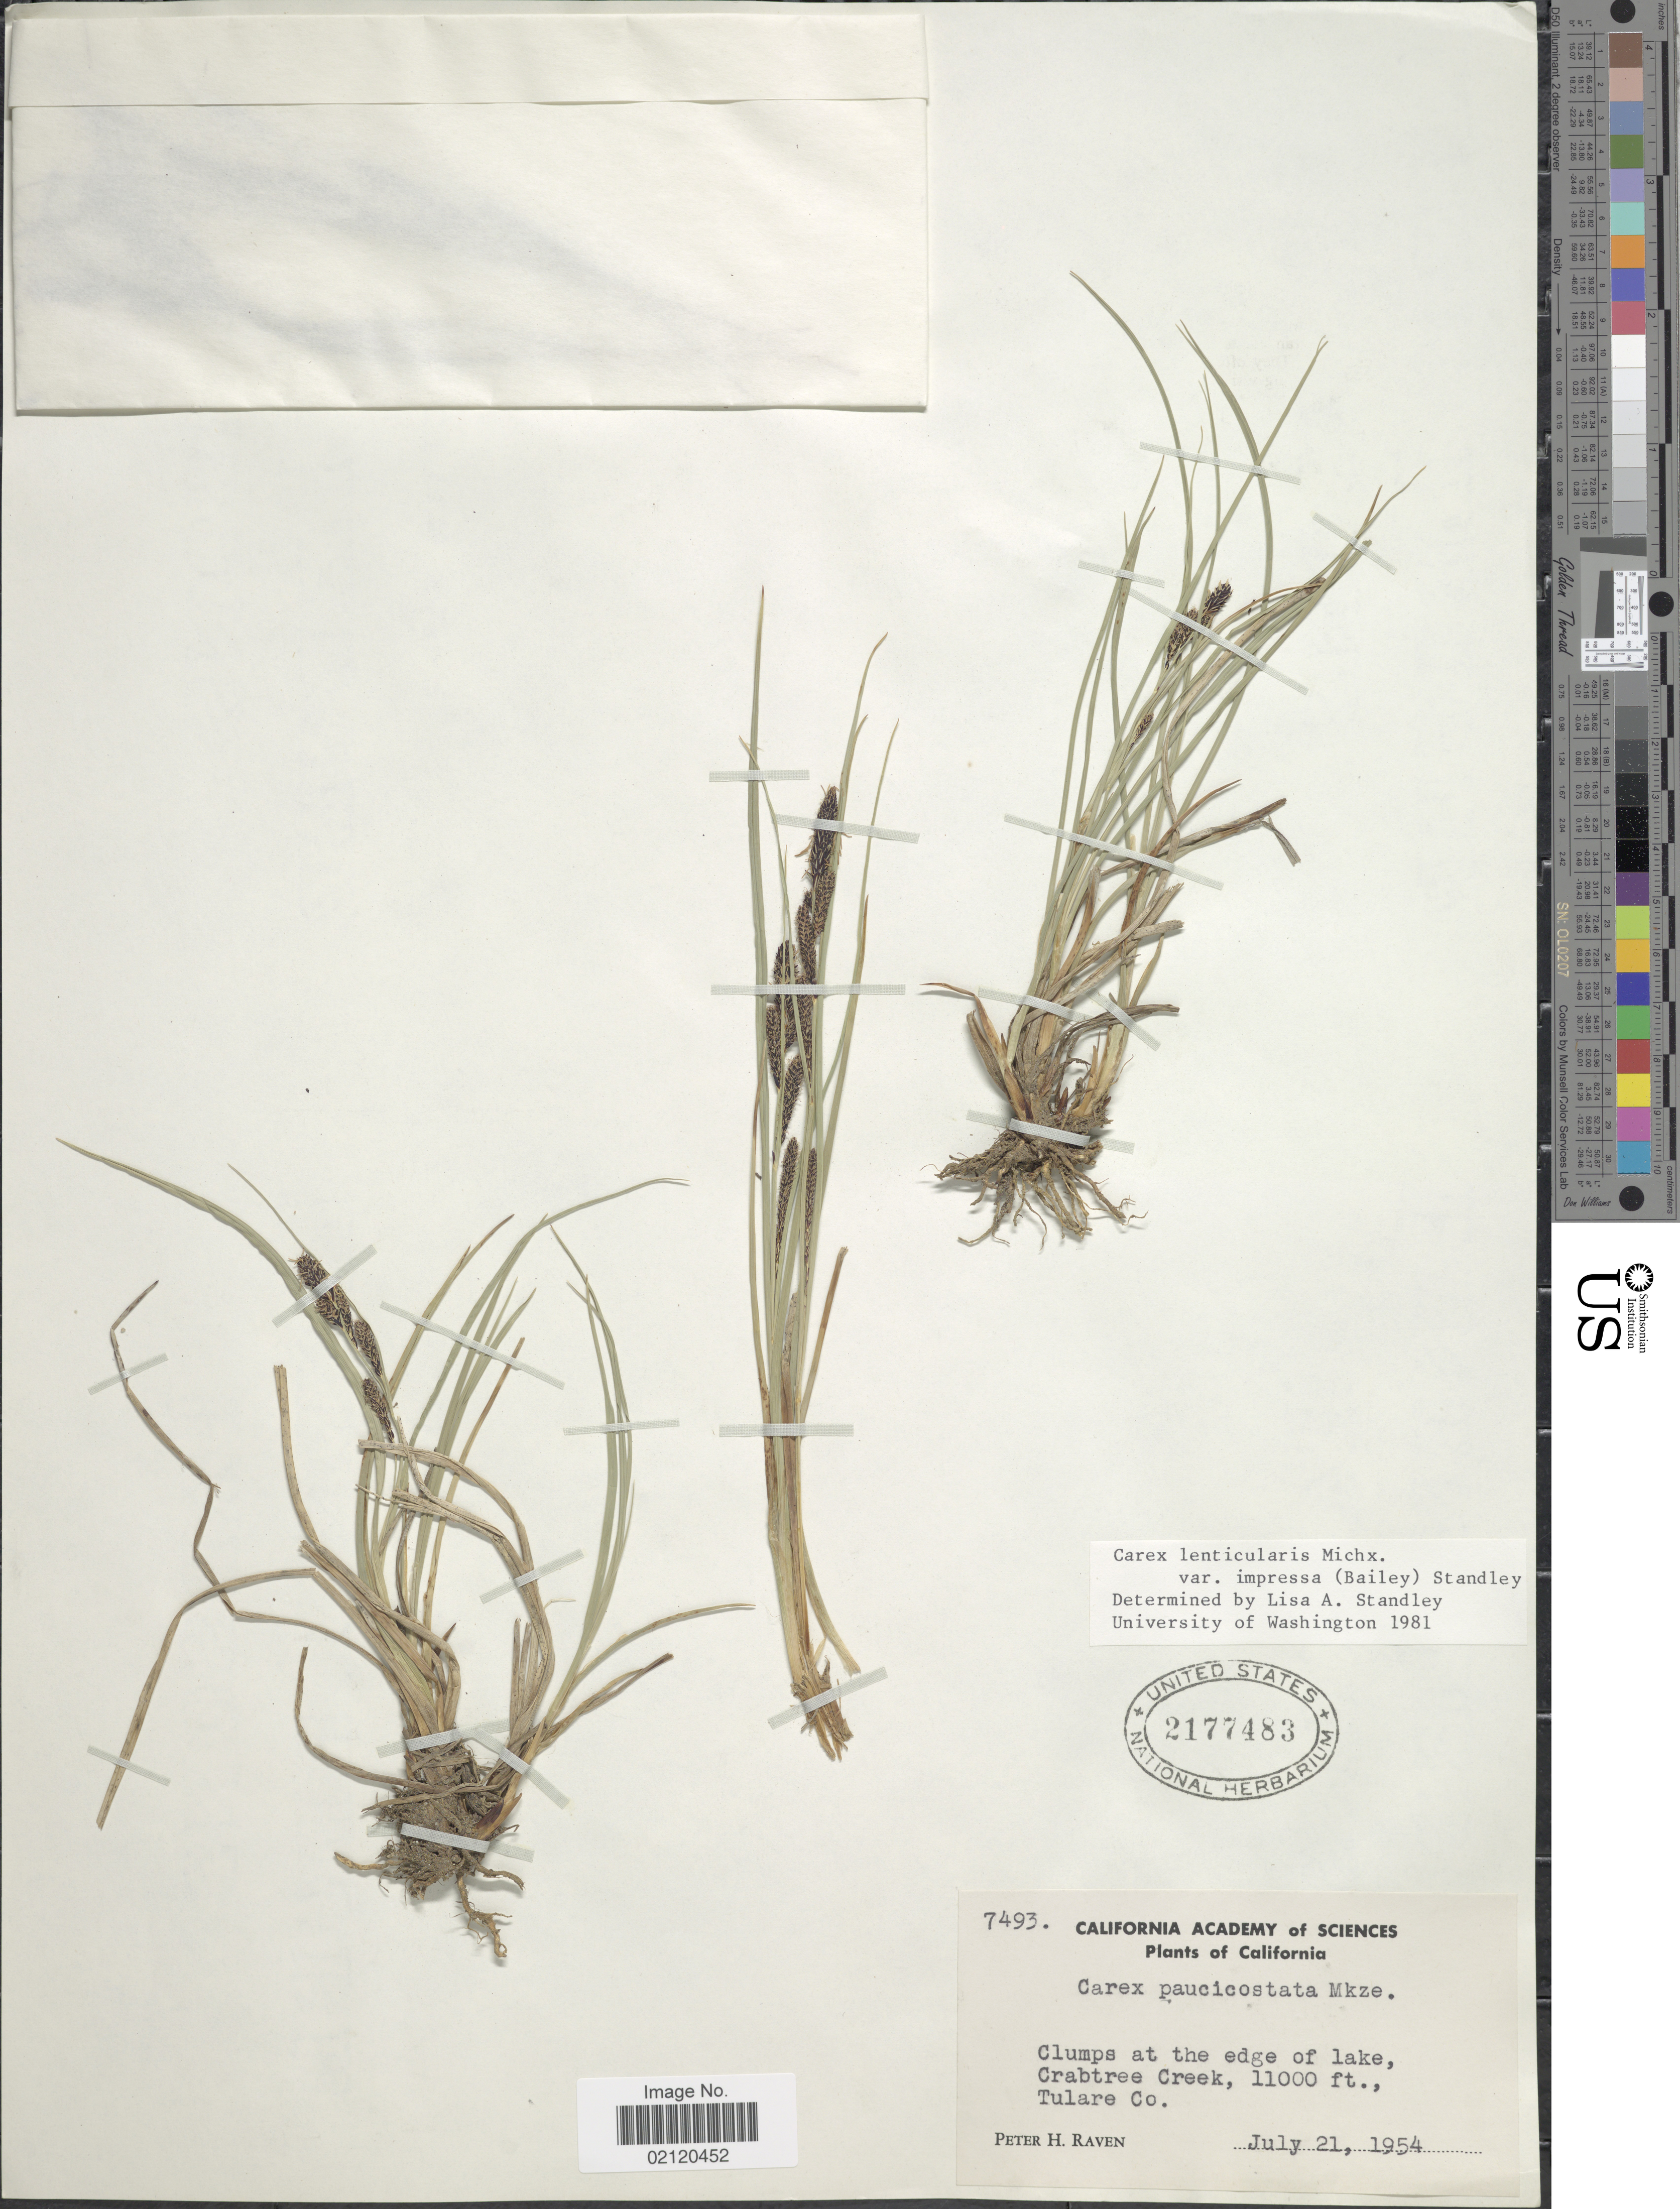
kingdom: Plantae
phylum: Tracheophyta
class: Liliopsida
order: Poales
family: Cyperaceae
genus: Carex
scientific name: Carex kelloggii var. impressa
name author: (L.H. Bailey) B.L. Wilson & Otting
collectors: P. Raven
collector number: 7493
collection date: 1954-07-21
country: United States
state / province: California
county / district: Tulare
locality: Clums at the edge of lake, Crabtree Creek, Tulare Co.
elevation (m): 3353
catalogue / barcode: US 2177483